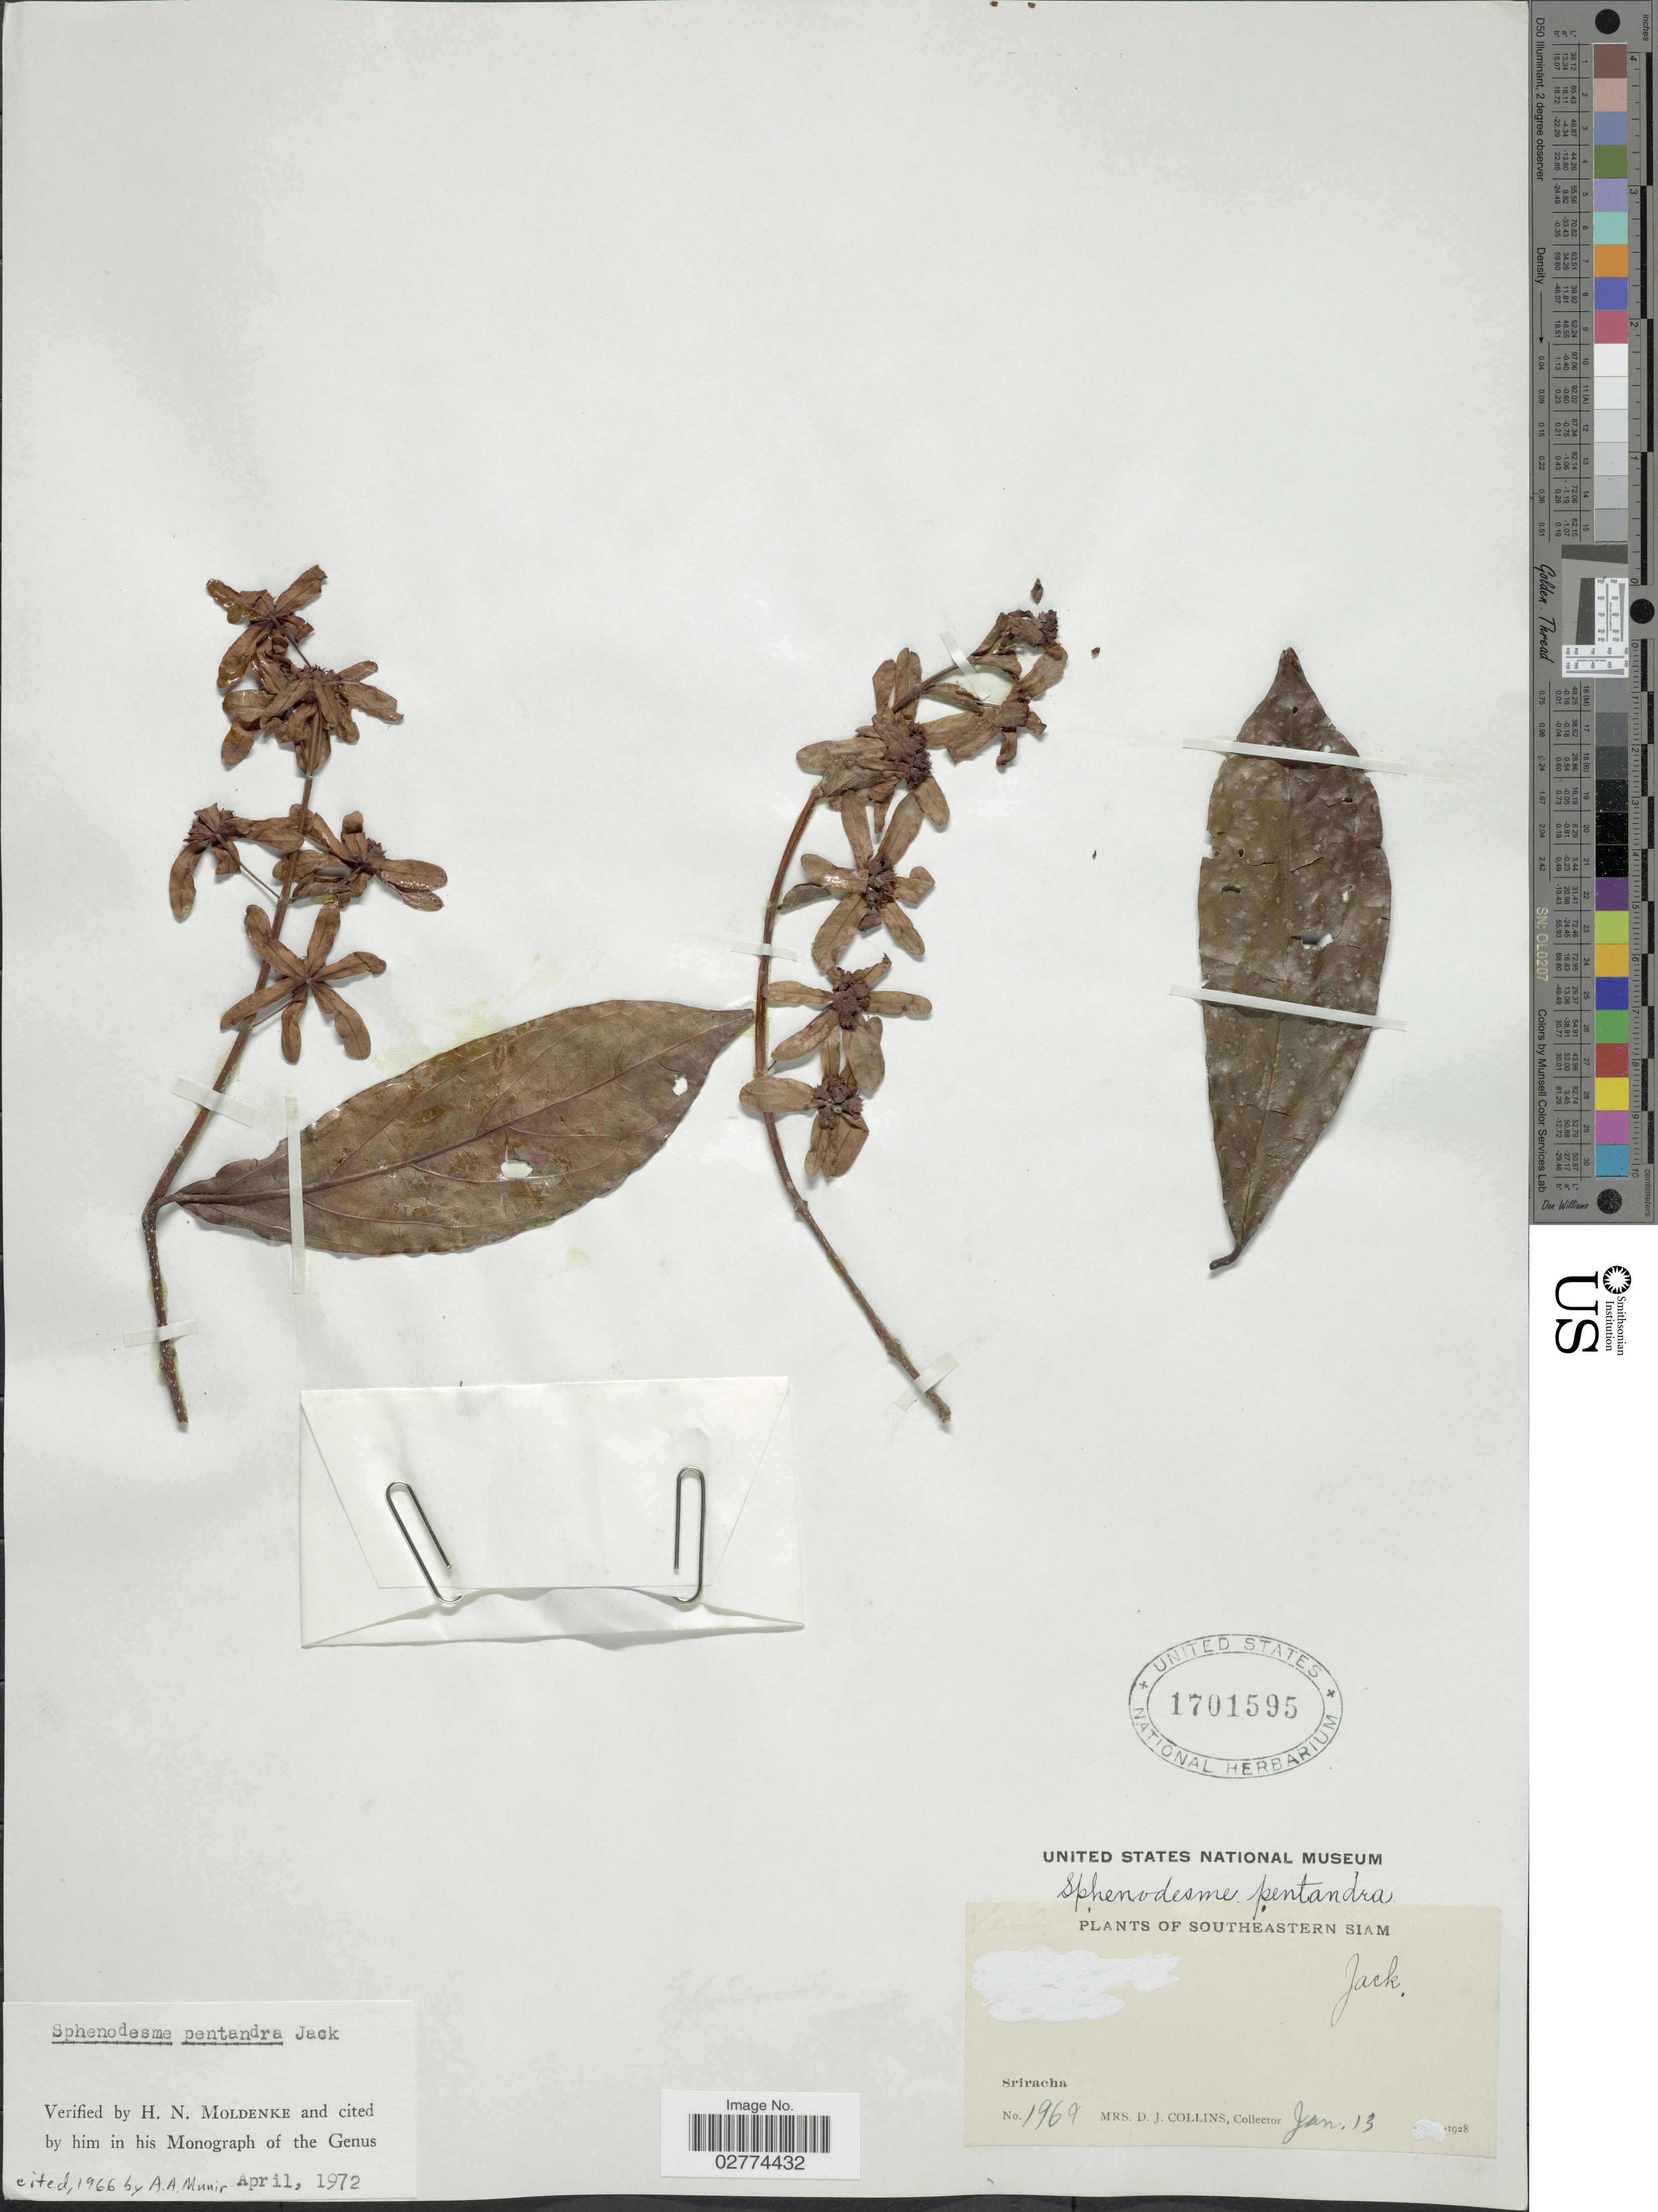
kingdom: Plantae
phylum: Tracheophyta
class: Magnoliopsida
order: Lamiales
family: Lamiaceae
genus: Sphenodesme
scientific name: Sphenodesme pentandra var. pentandra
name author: Jack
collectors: Mrs. D. J. Collins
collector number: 1969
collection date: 1928-01-13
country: Thailand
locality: Southeastern Siam. Sriracha.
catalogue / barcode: US 1701595